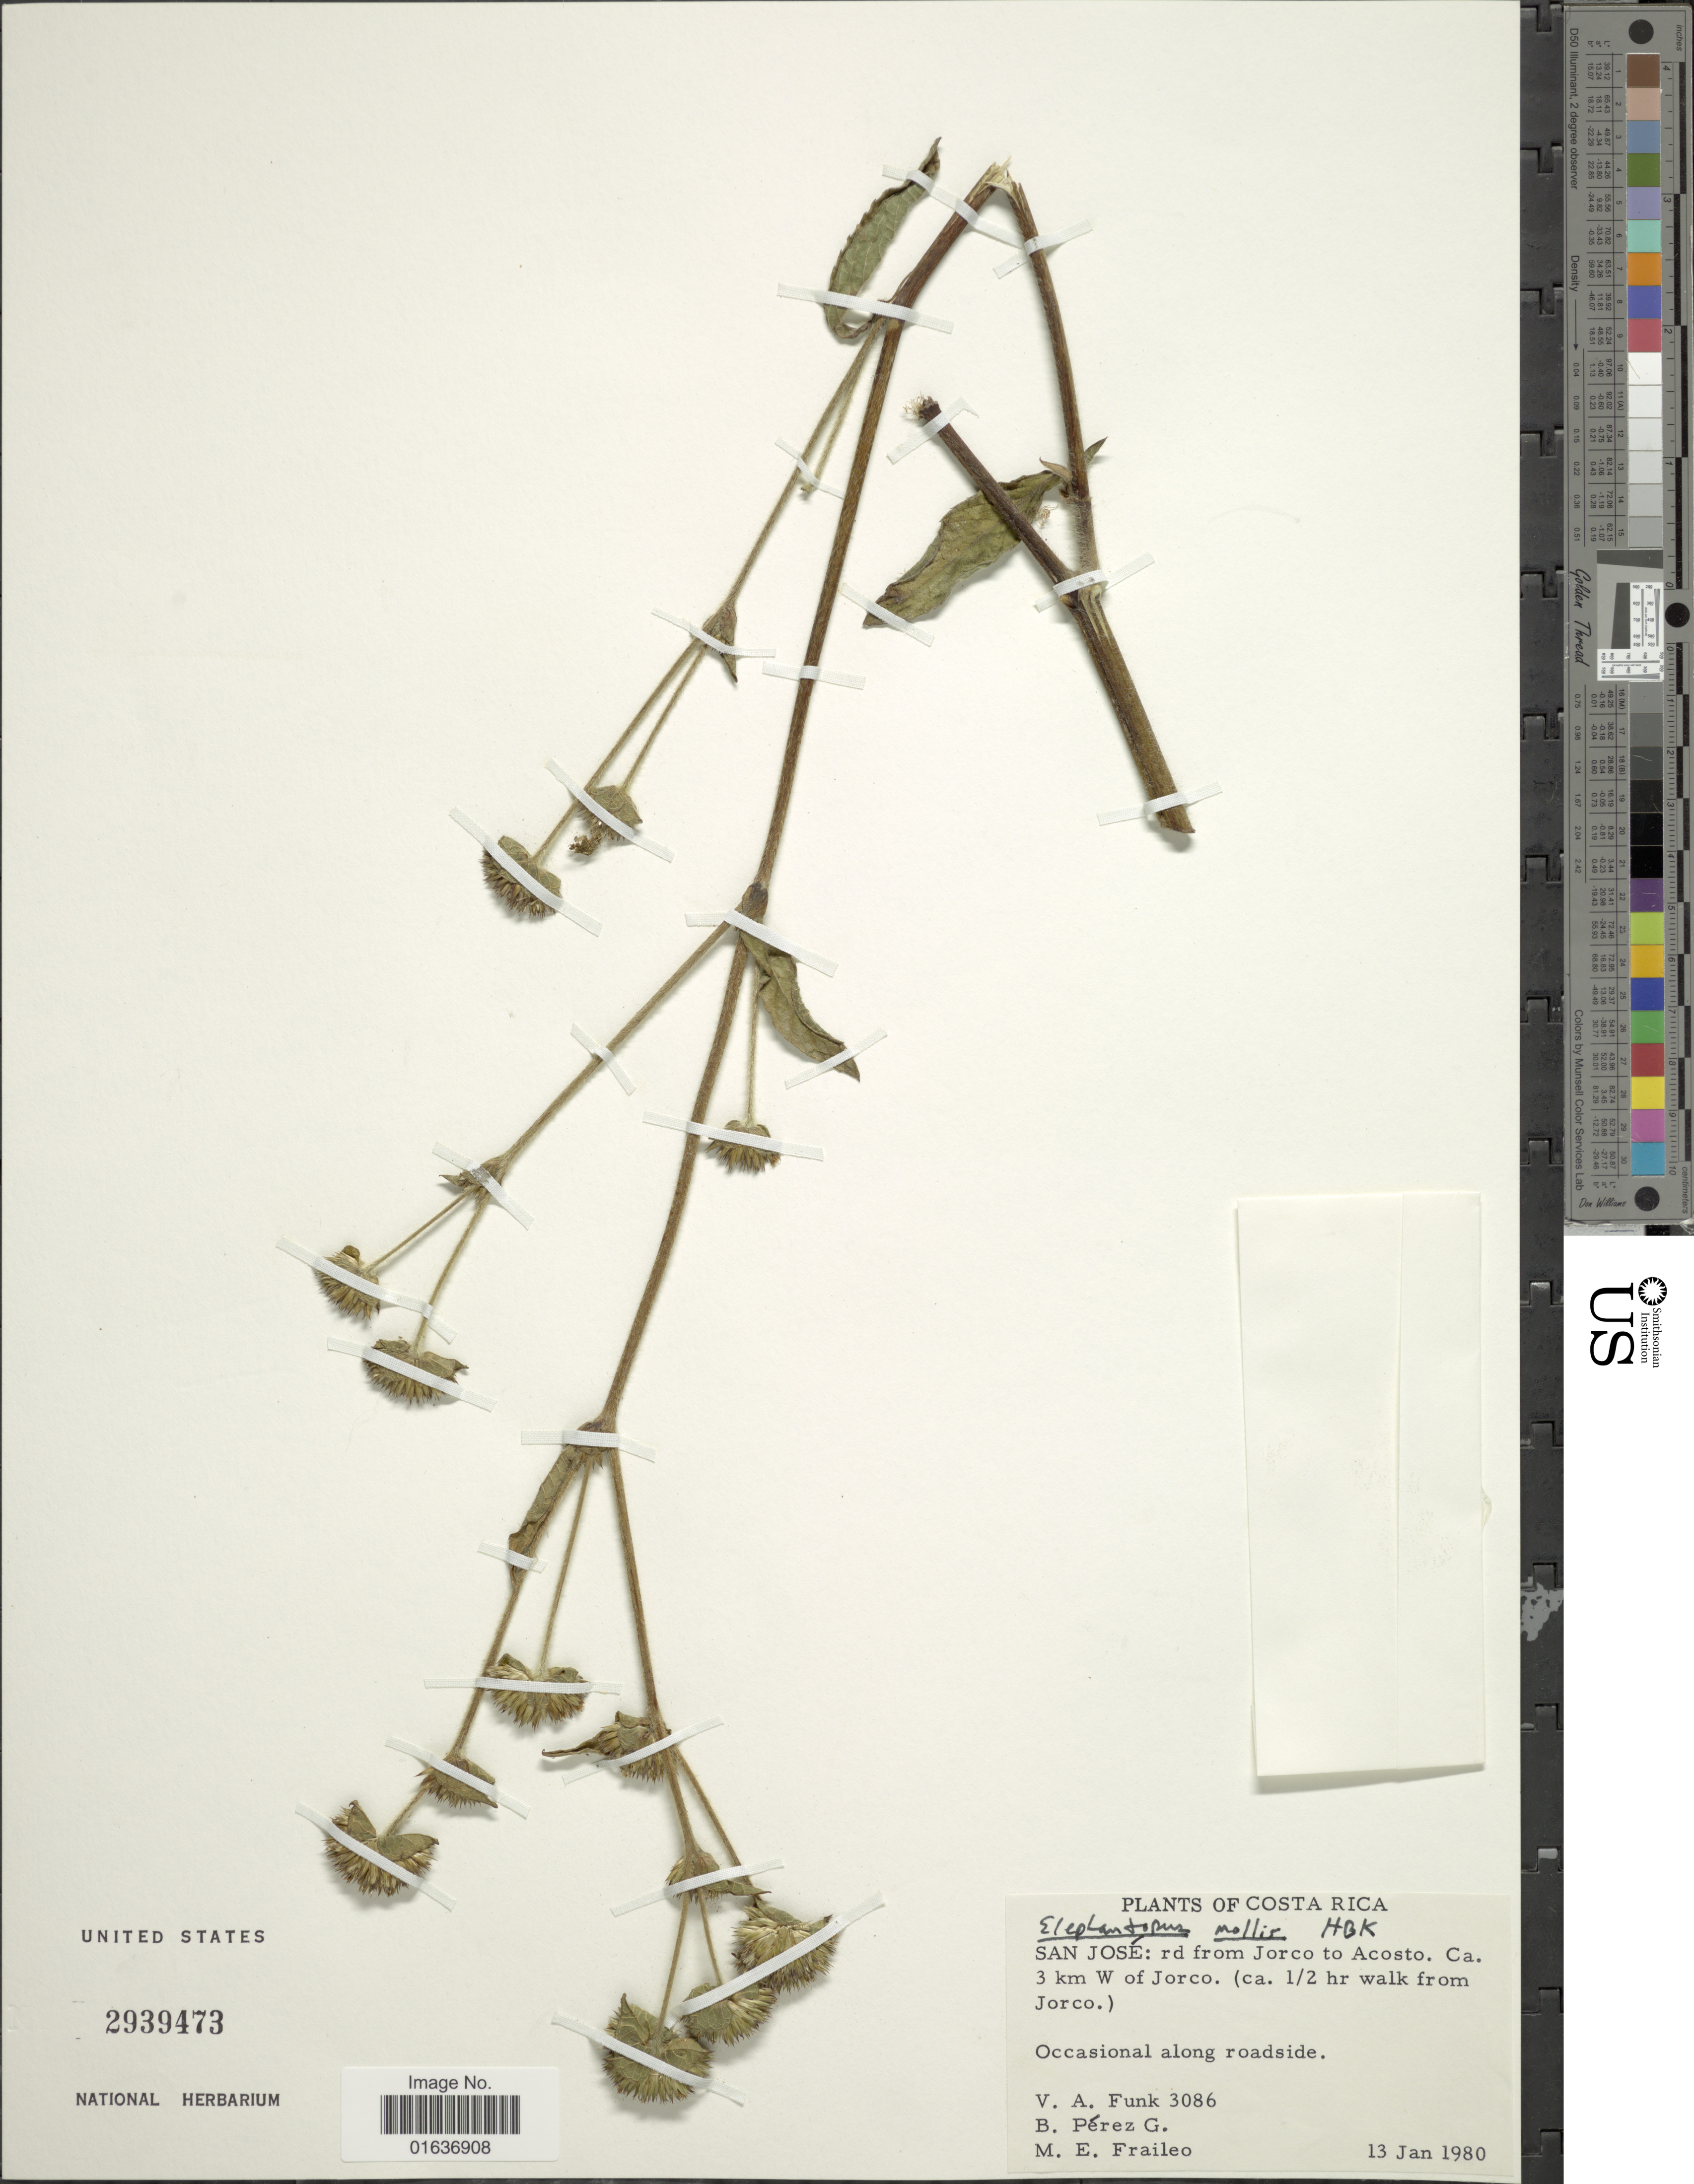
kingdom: Plantae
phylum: Tracheophyta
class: Magnoliopsida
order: Asterales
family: Asteraceae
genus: Elephantopus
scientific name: Elephantopus mollis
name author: Kunth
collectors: V. Funk, B. Perez G. & G. M. Fraileo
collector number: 3086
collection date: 1980-01-13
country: Costa Rica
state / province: San José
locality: Rd from Jorco to Acosto Ca. 3 km W of Jorco. (ca. 1/2 hr walk from Jorco), occasional along roadside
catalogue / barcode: US 2939473